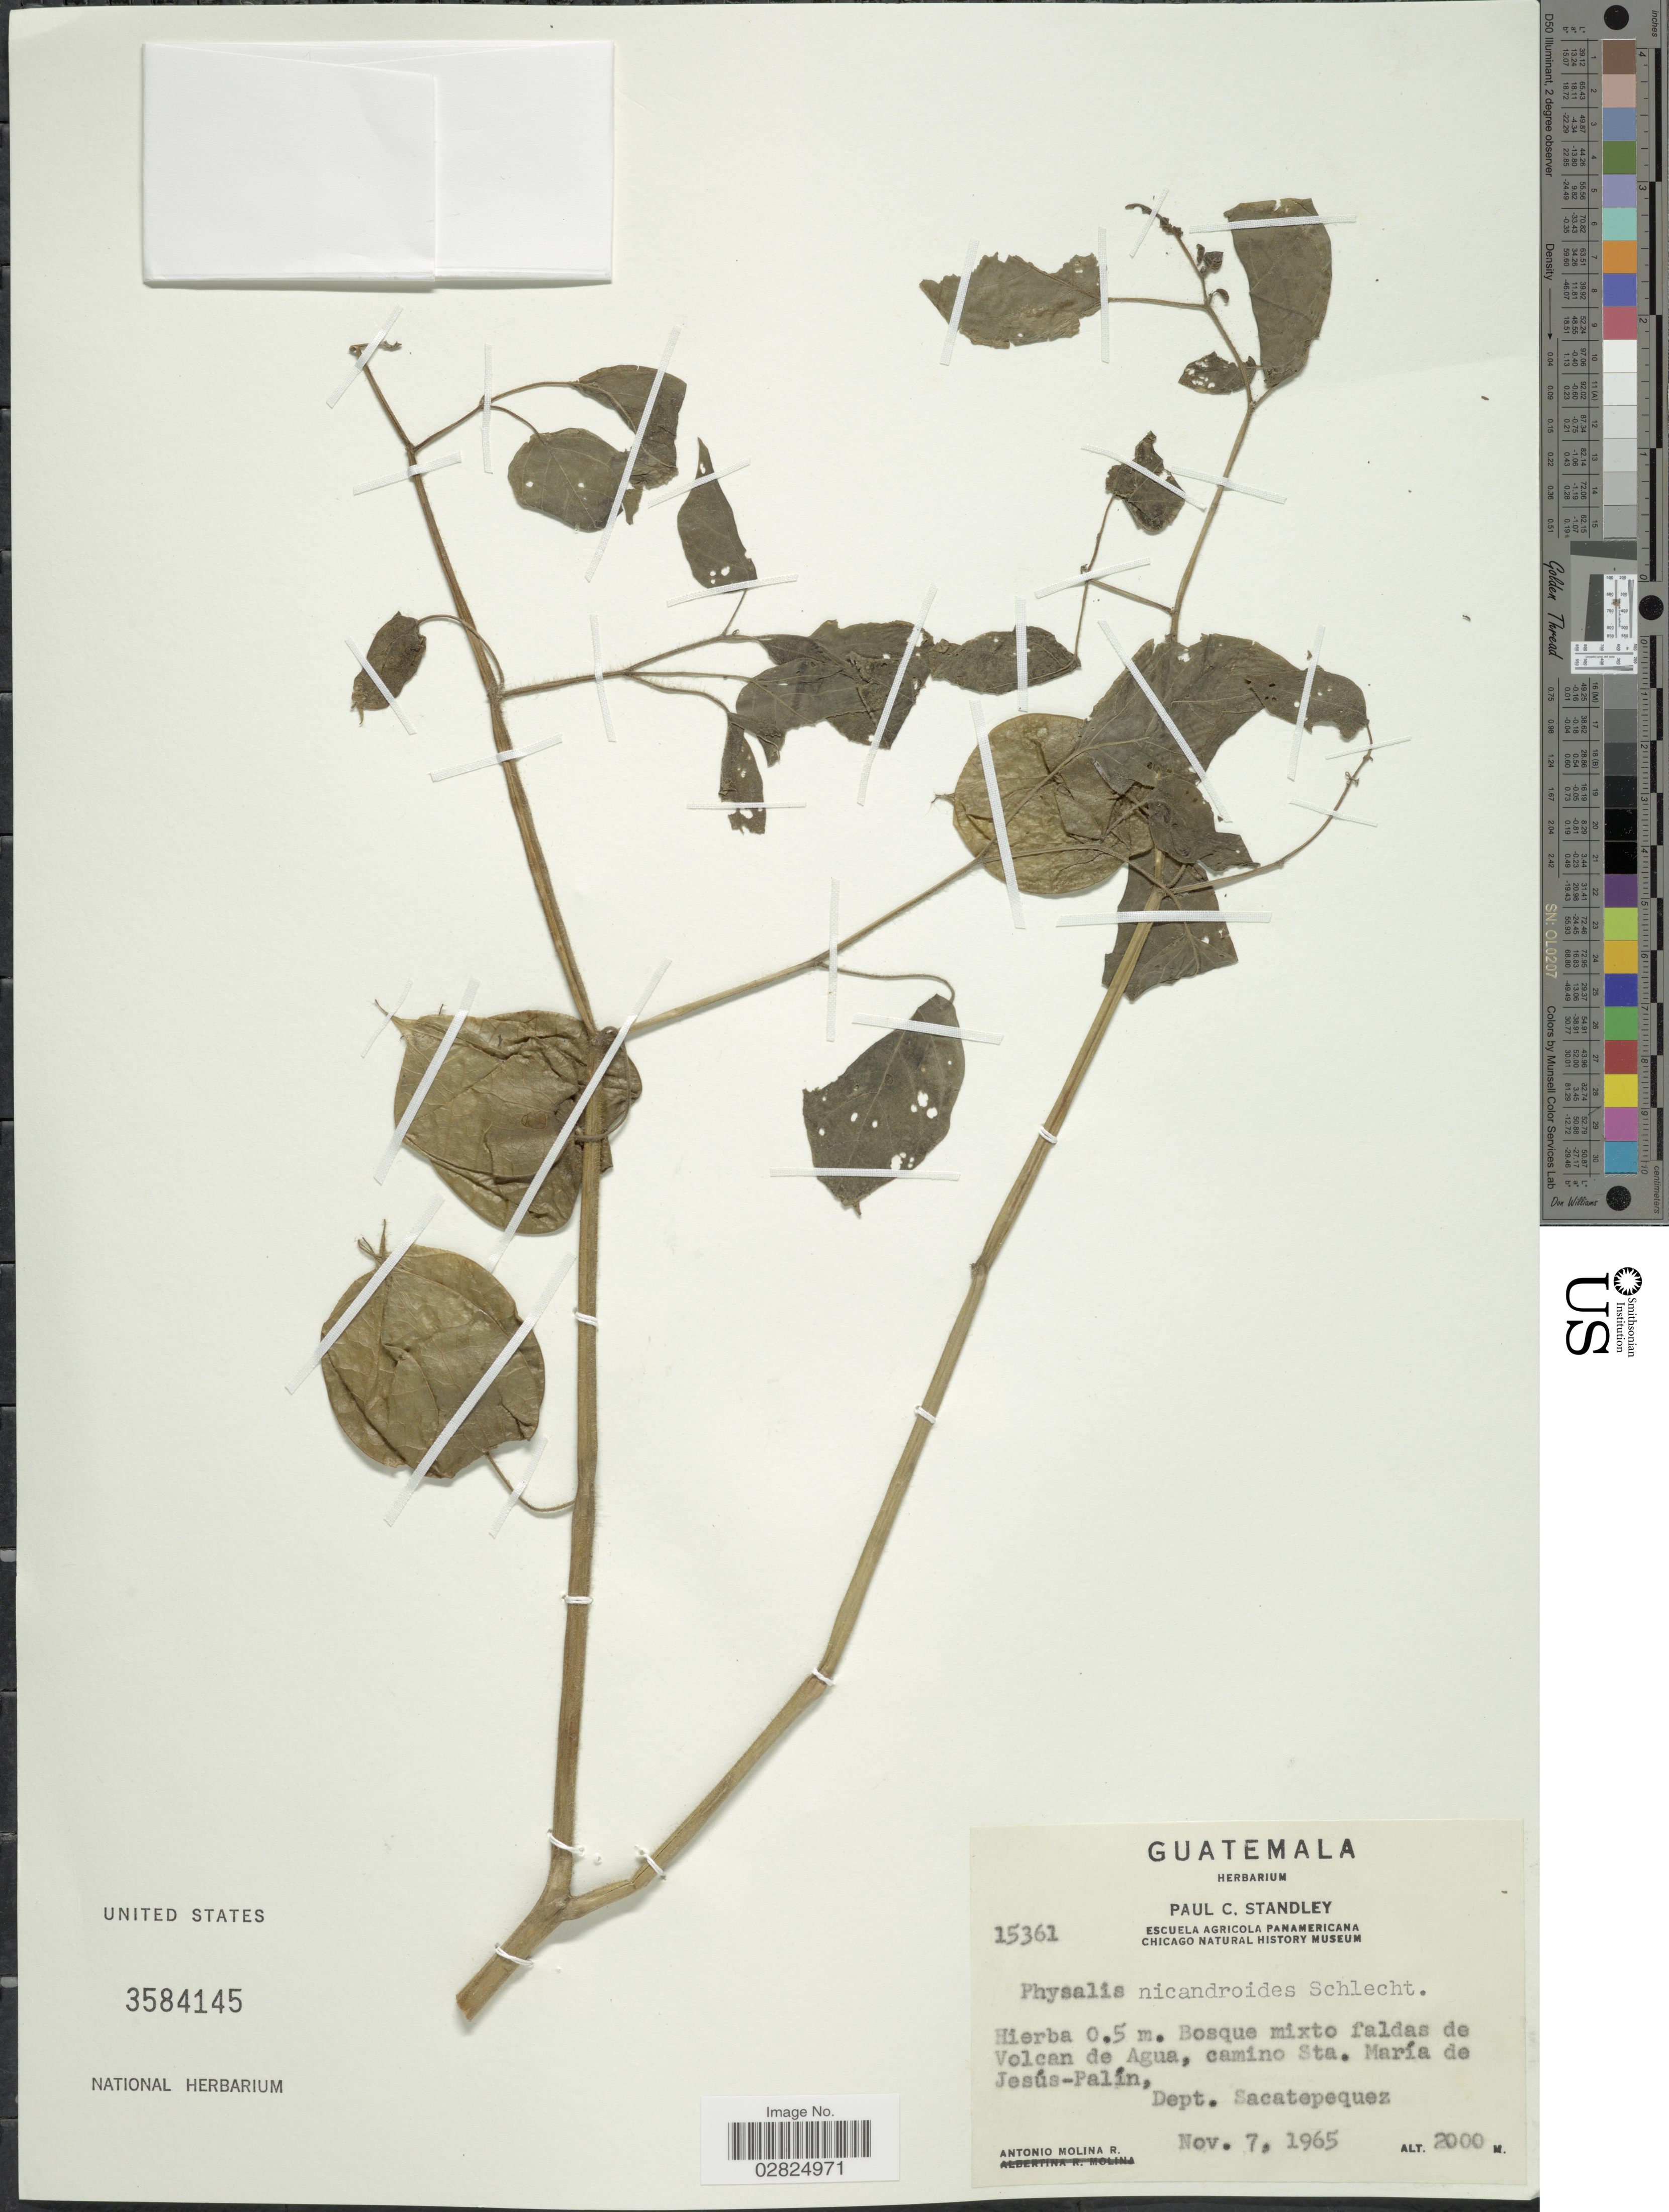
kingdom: Plantae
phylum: Tracheophyta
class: Magnoliopsida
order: Solanales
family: Solanaceae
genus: Physalis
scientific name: Physalis nicandroides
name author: Schltdl.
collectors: A. Molina R.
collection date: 1965-11-07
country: Guatemala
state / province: Sacatepéquez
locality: Bosque mixto faldas de Voclan de Agua, camino Sta. María de Jesús-Palin, Dept. Sacatepequez.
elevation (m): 2000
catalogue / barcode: US 3584145